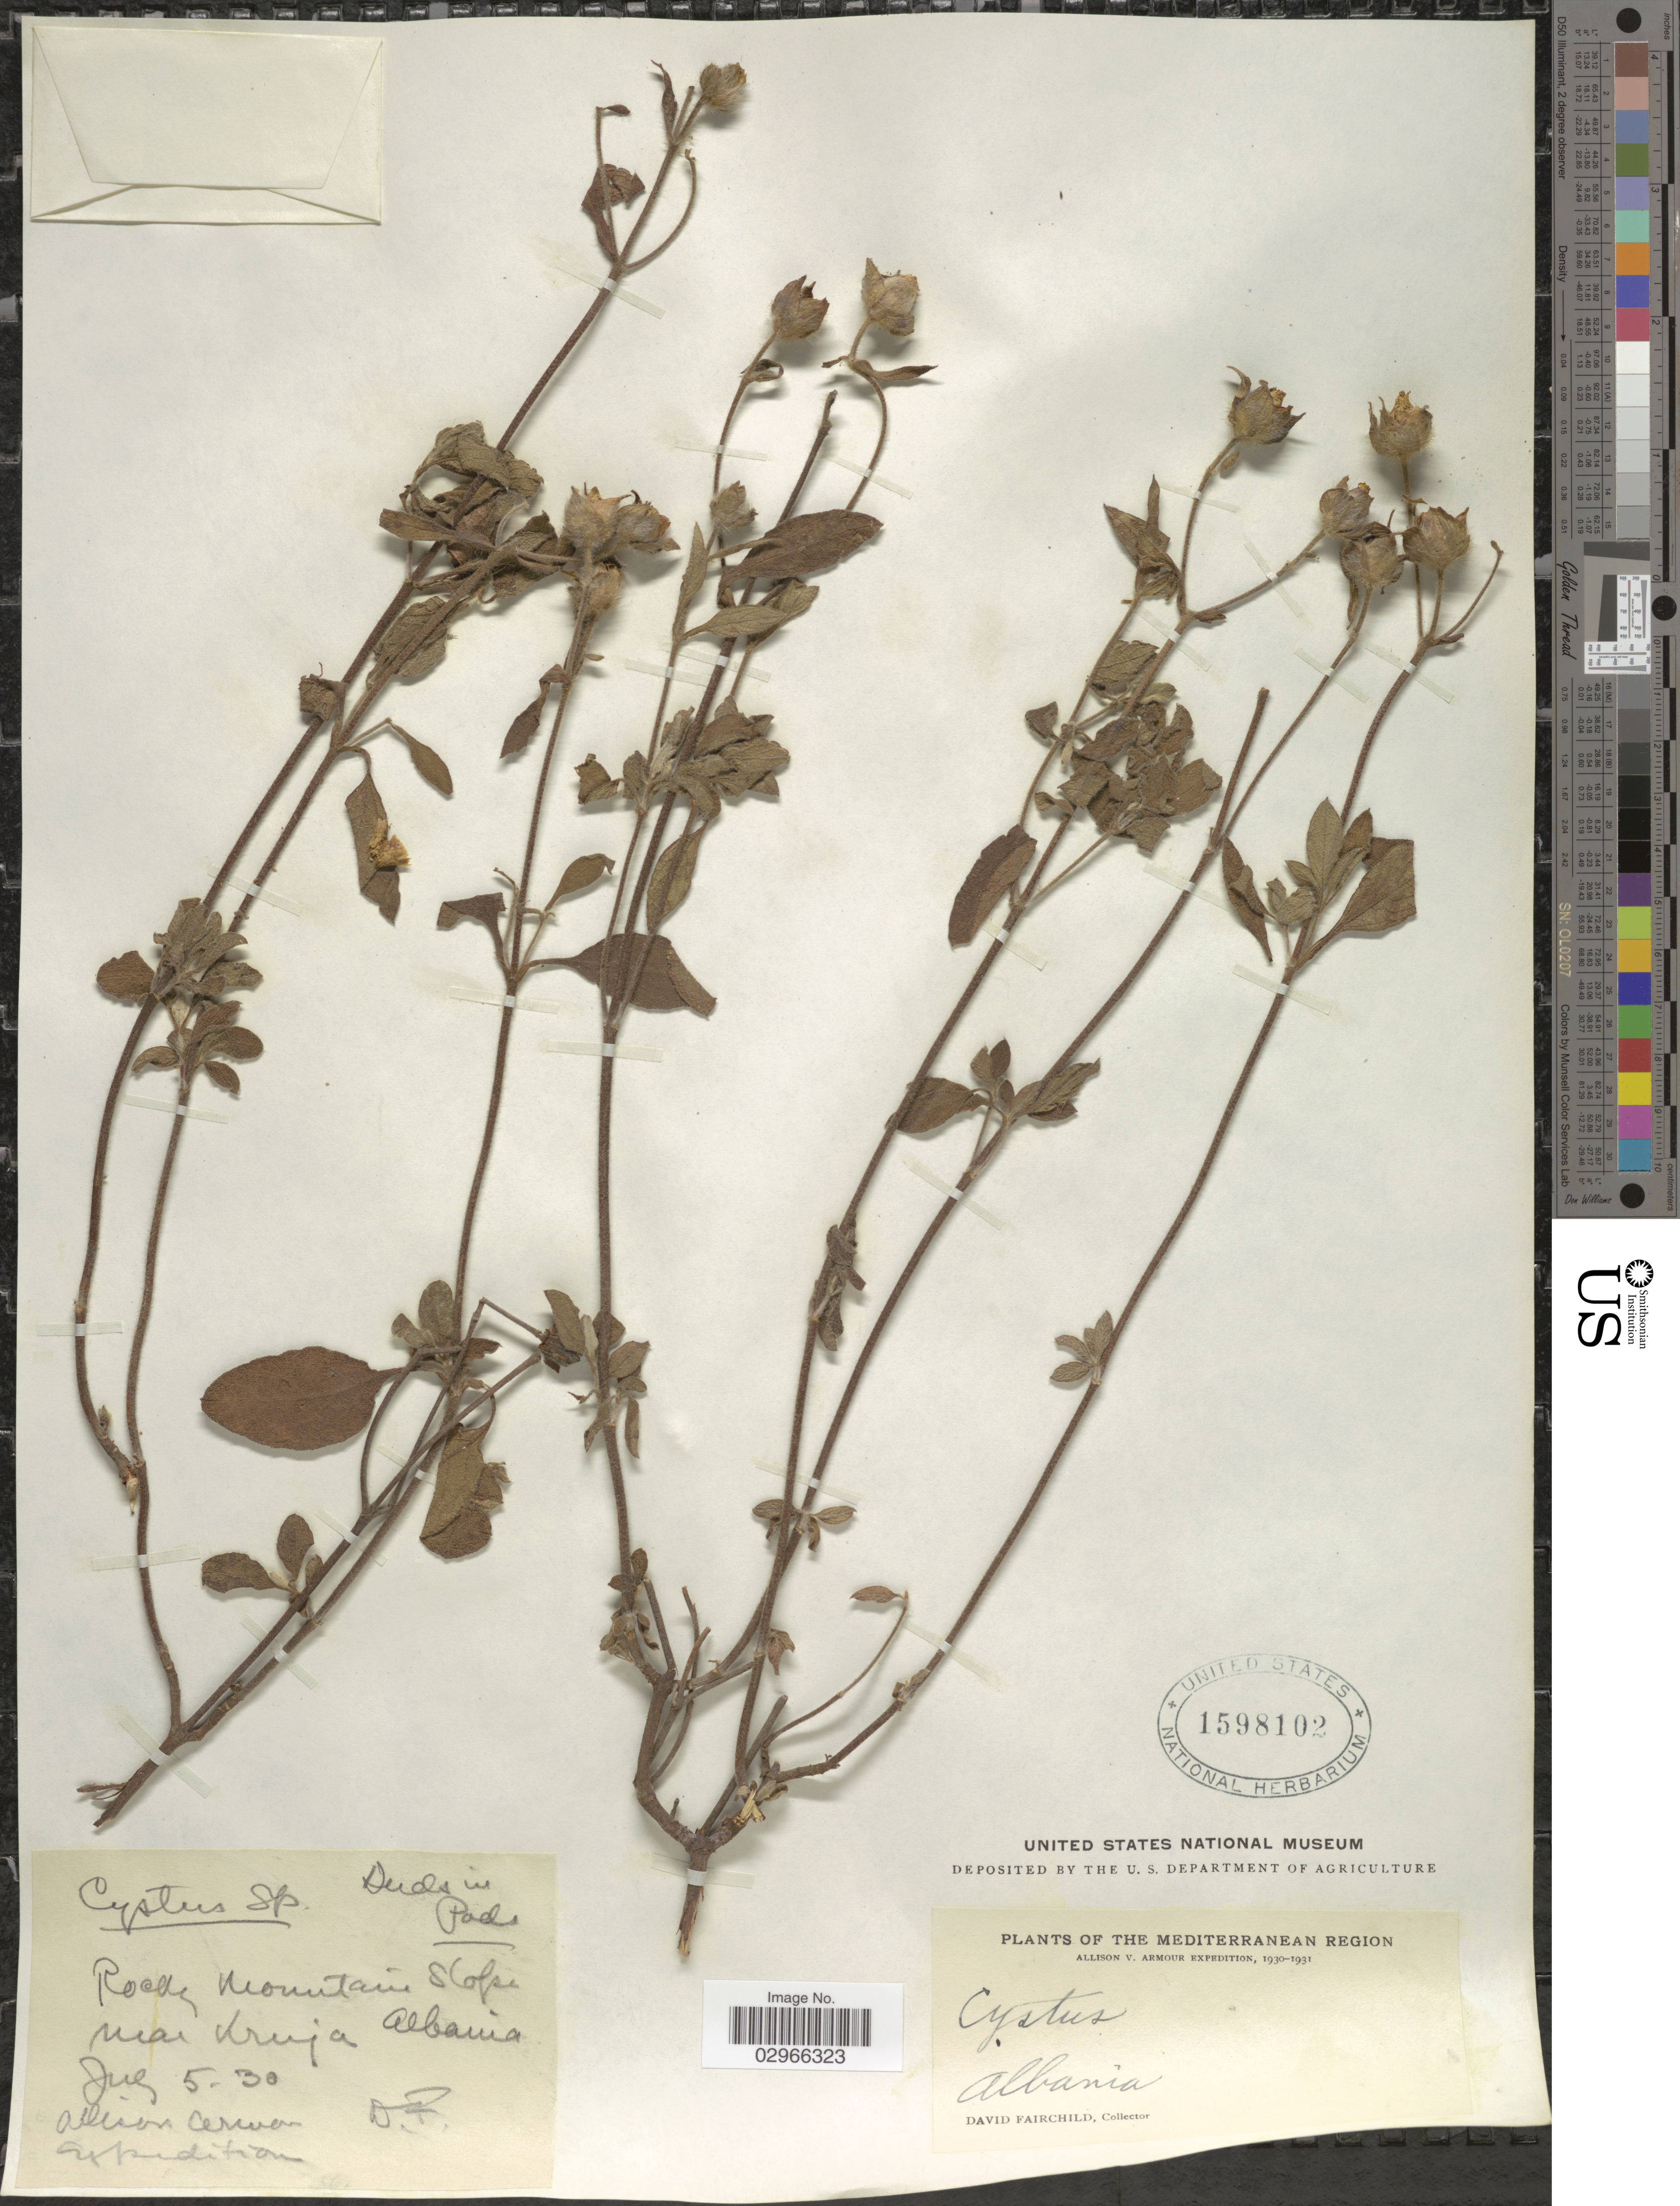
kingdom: Plantae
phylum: Tracheophyta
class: Magnoliopsida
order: Malvales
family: Cistaceae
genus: Cistus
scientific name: Cistus sp.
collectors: D. Fairchild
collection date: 1930-07-05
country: Albania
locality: The Mediterranean Region. Rocky mountain slopes near Kruja.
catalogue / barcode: US 1598102